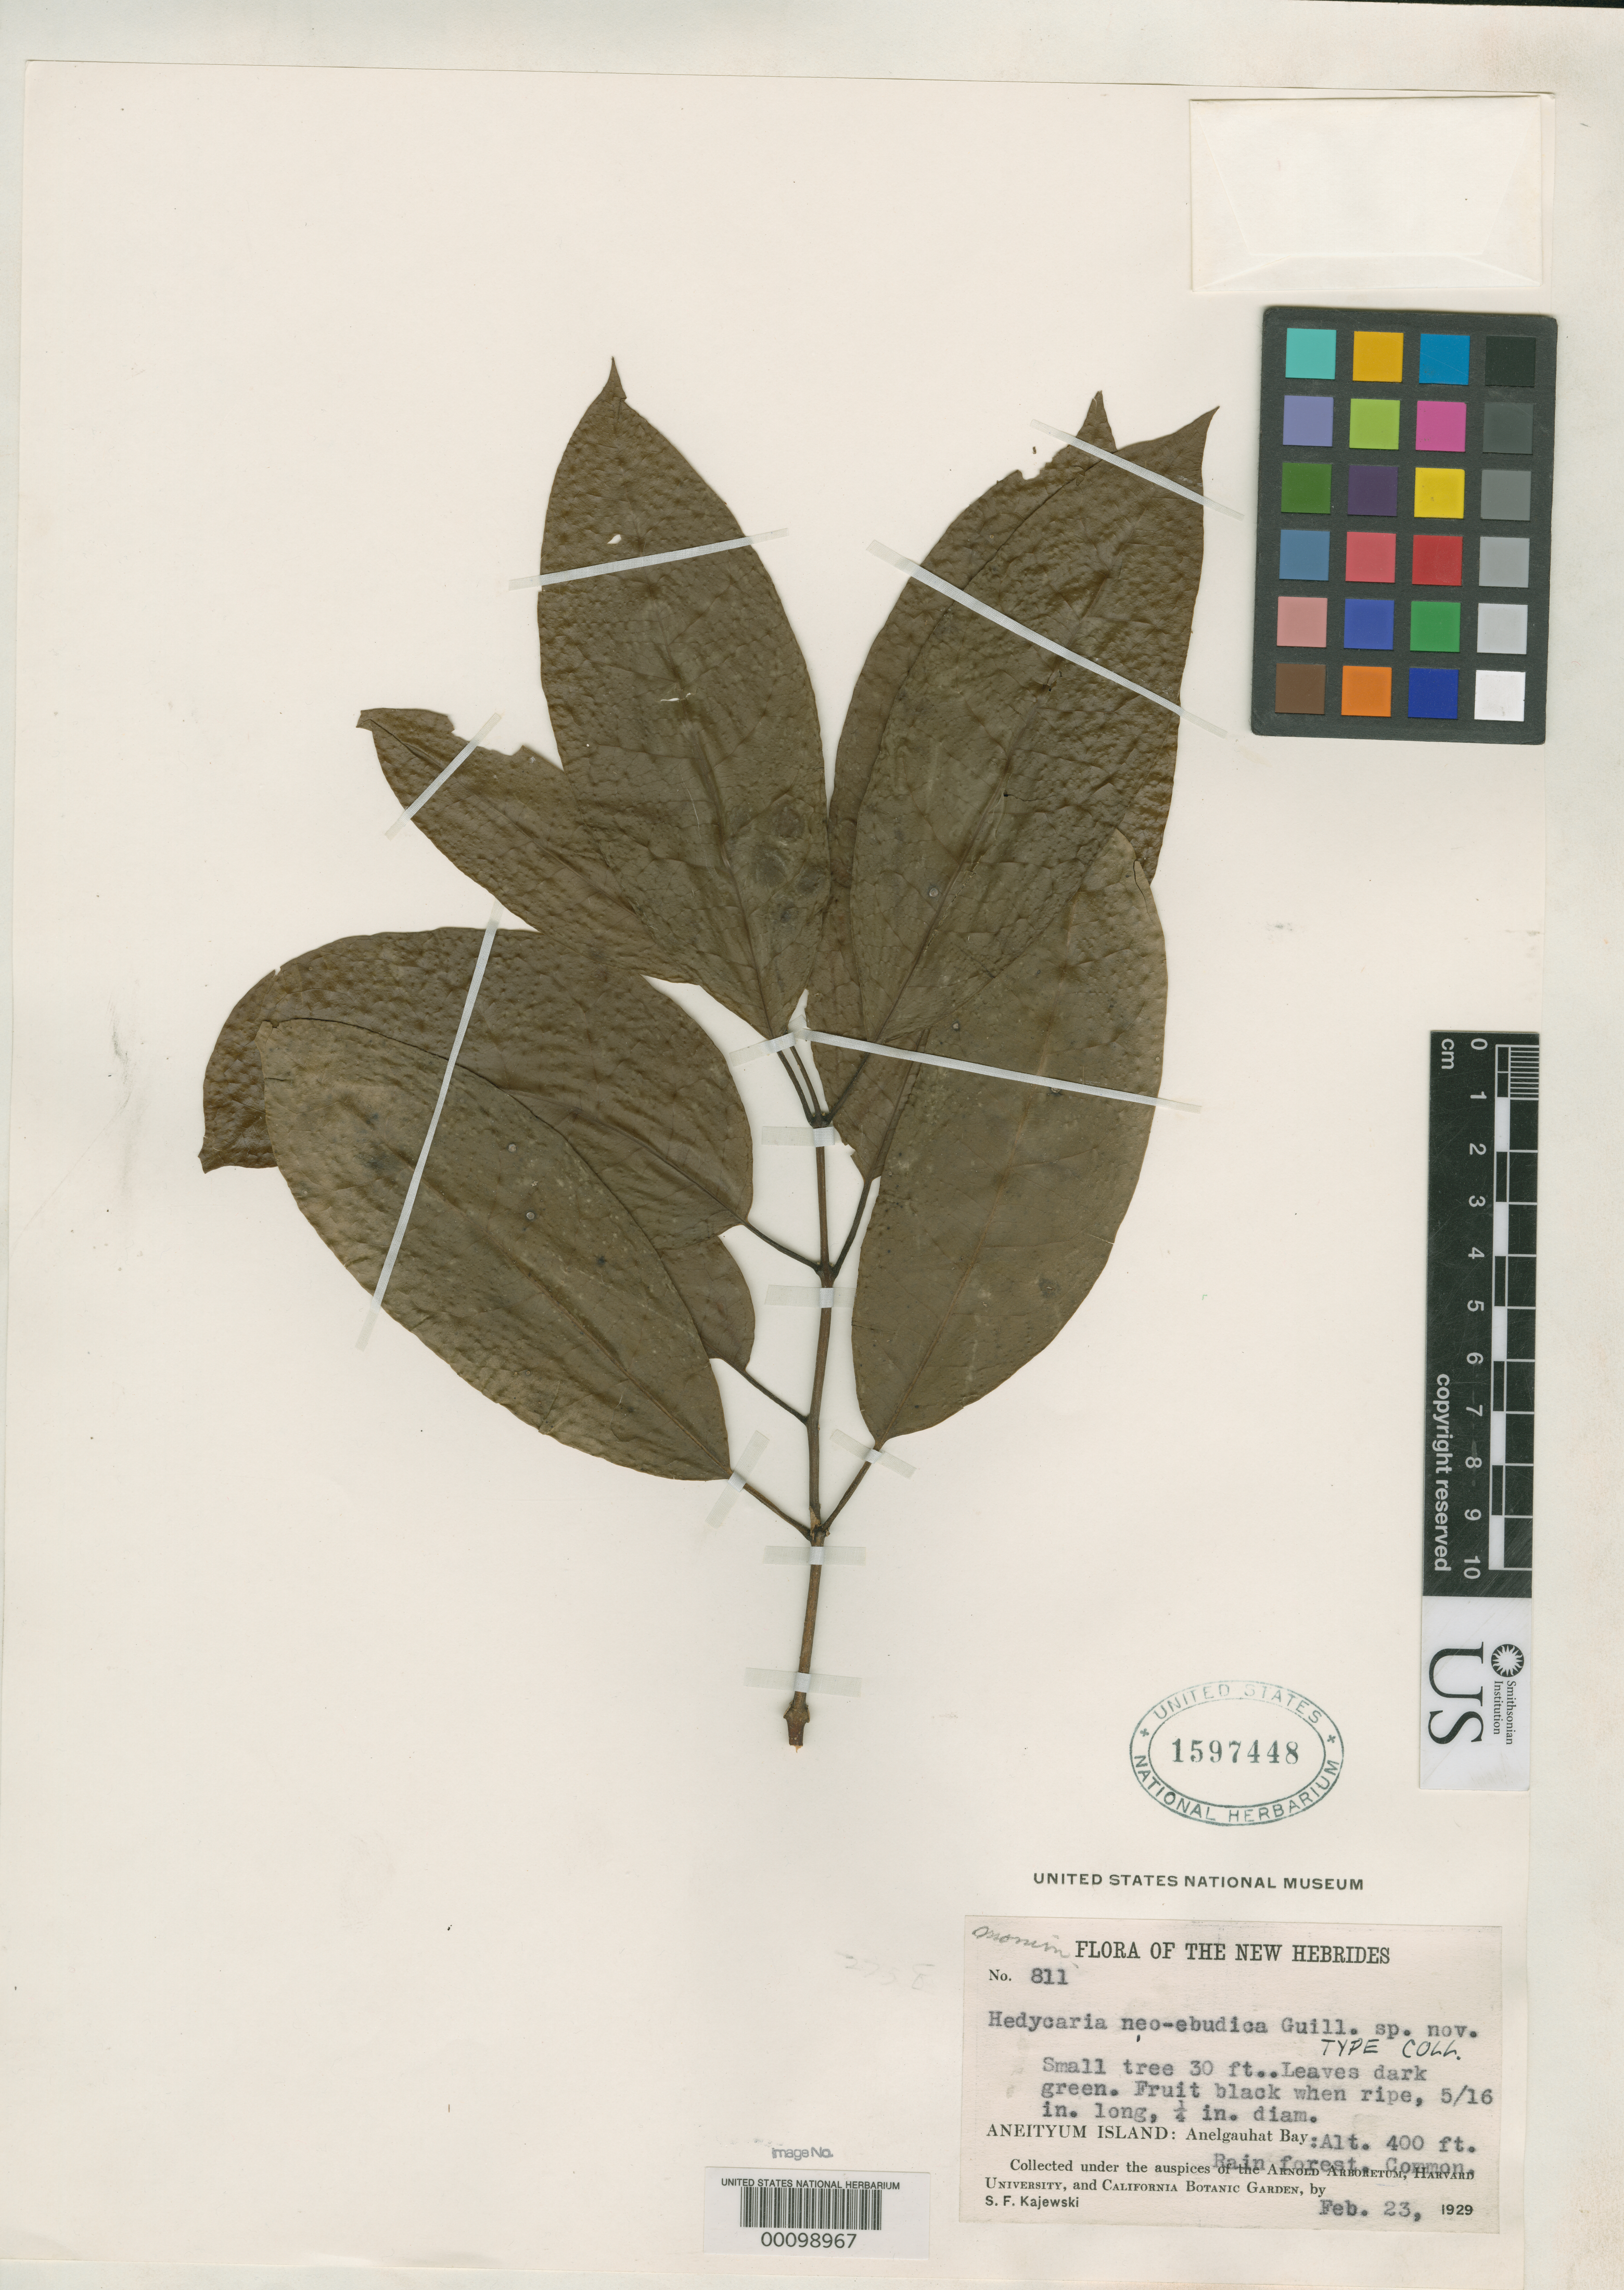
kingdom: Plantae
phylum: Tracheophyta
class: Magnoliopsida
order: Laurales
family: Monimiaceae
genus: Hedycarya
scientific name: Hedycarya neo-ebudica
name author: Guillaumin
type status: Isotype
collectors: S. Kajewski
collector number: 811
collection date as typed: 23 Feb 1929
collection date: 1929-02-23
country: Vanuatu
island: Anatom [Aneityum]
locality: Anelgauhat Bay.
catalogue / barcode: US 1597448